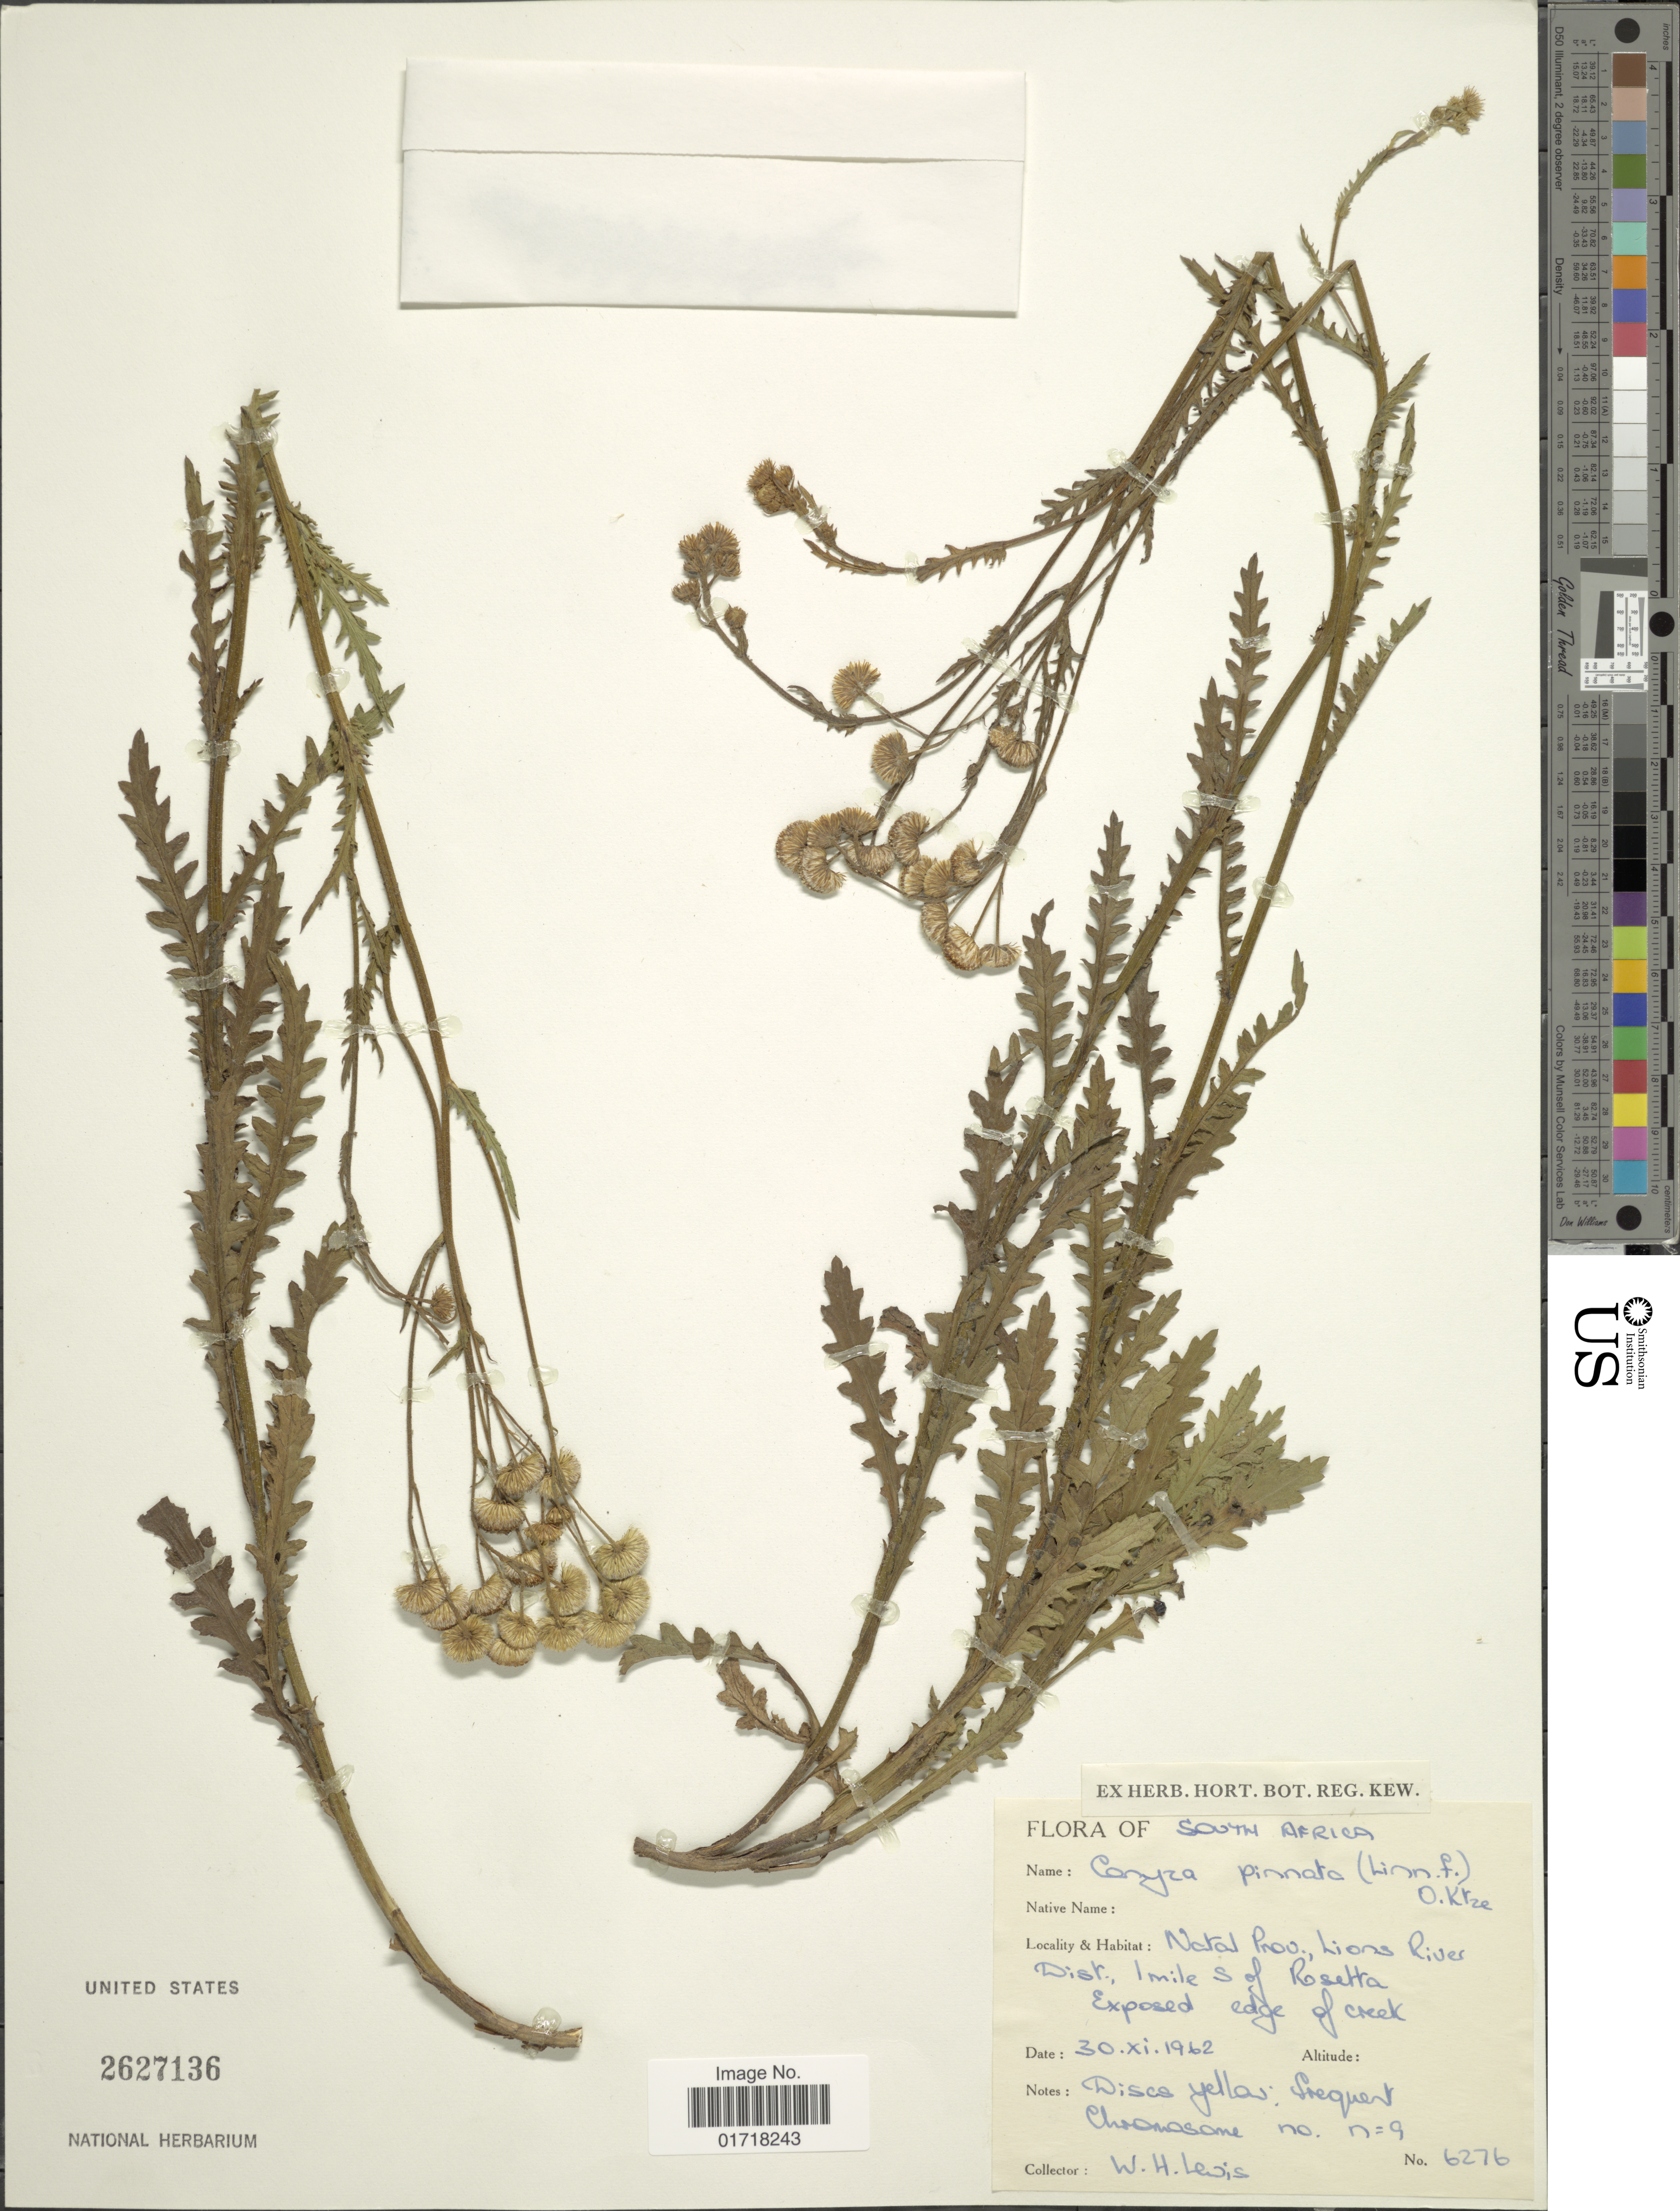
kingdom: Plantae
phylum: Tracheophyta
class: Magnoliopsida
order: Asterales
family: Asteraceae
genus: Conyza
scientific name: Conyza pinnata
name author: (L. f.) Kuntze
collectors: W. H. Lewis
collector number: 6276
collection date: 1962-11-30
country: South Africa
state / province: KwaZulu-Natal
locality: Natal Prov., Lions River Dist., 1 mile S of Rosetta Exposed edge of creek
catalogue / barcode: US 2627136